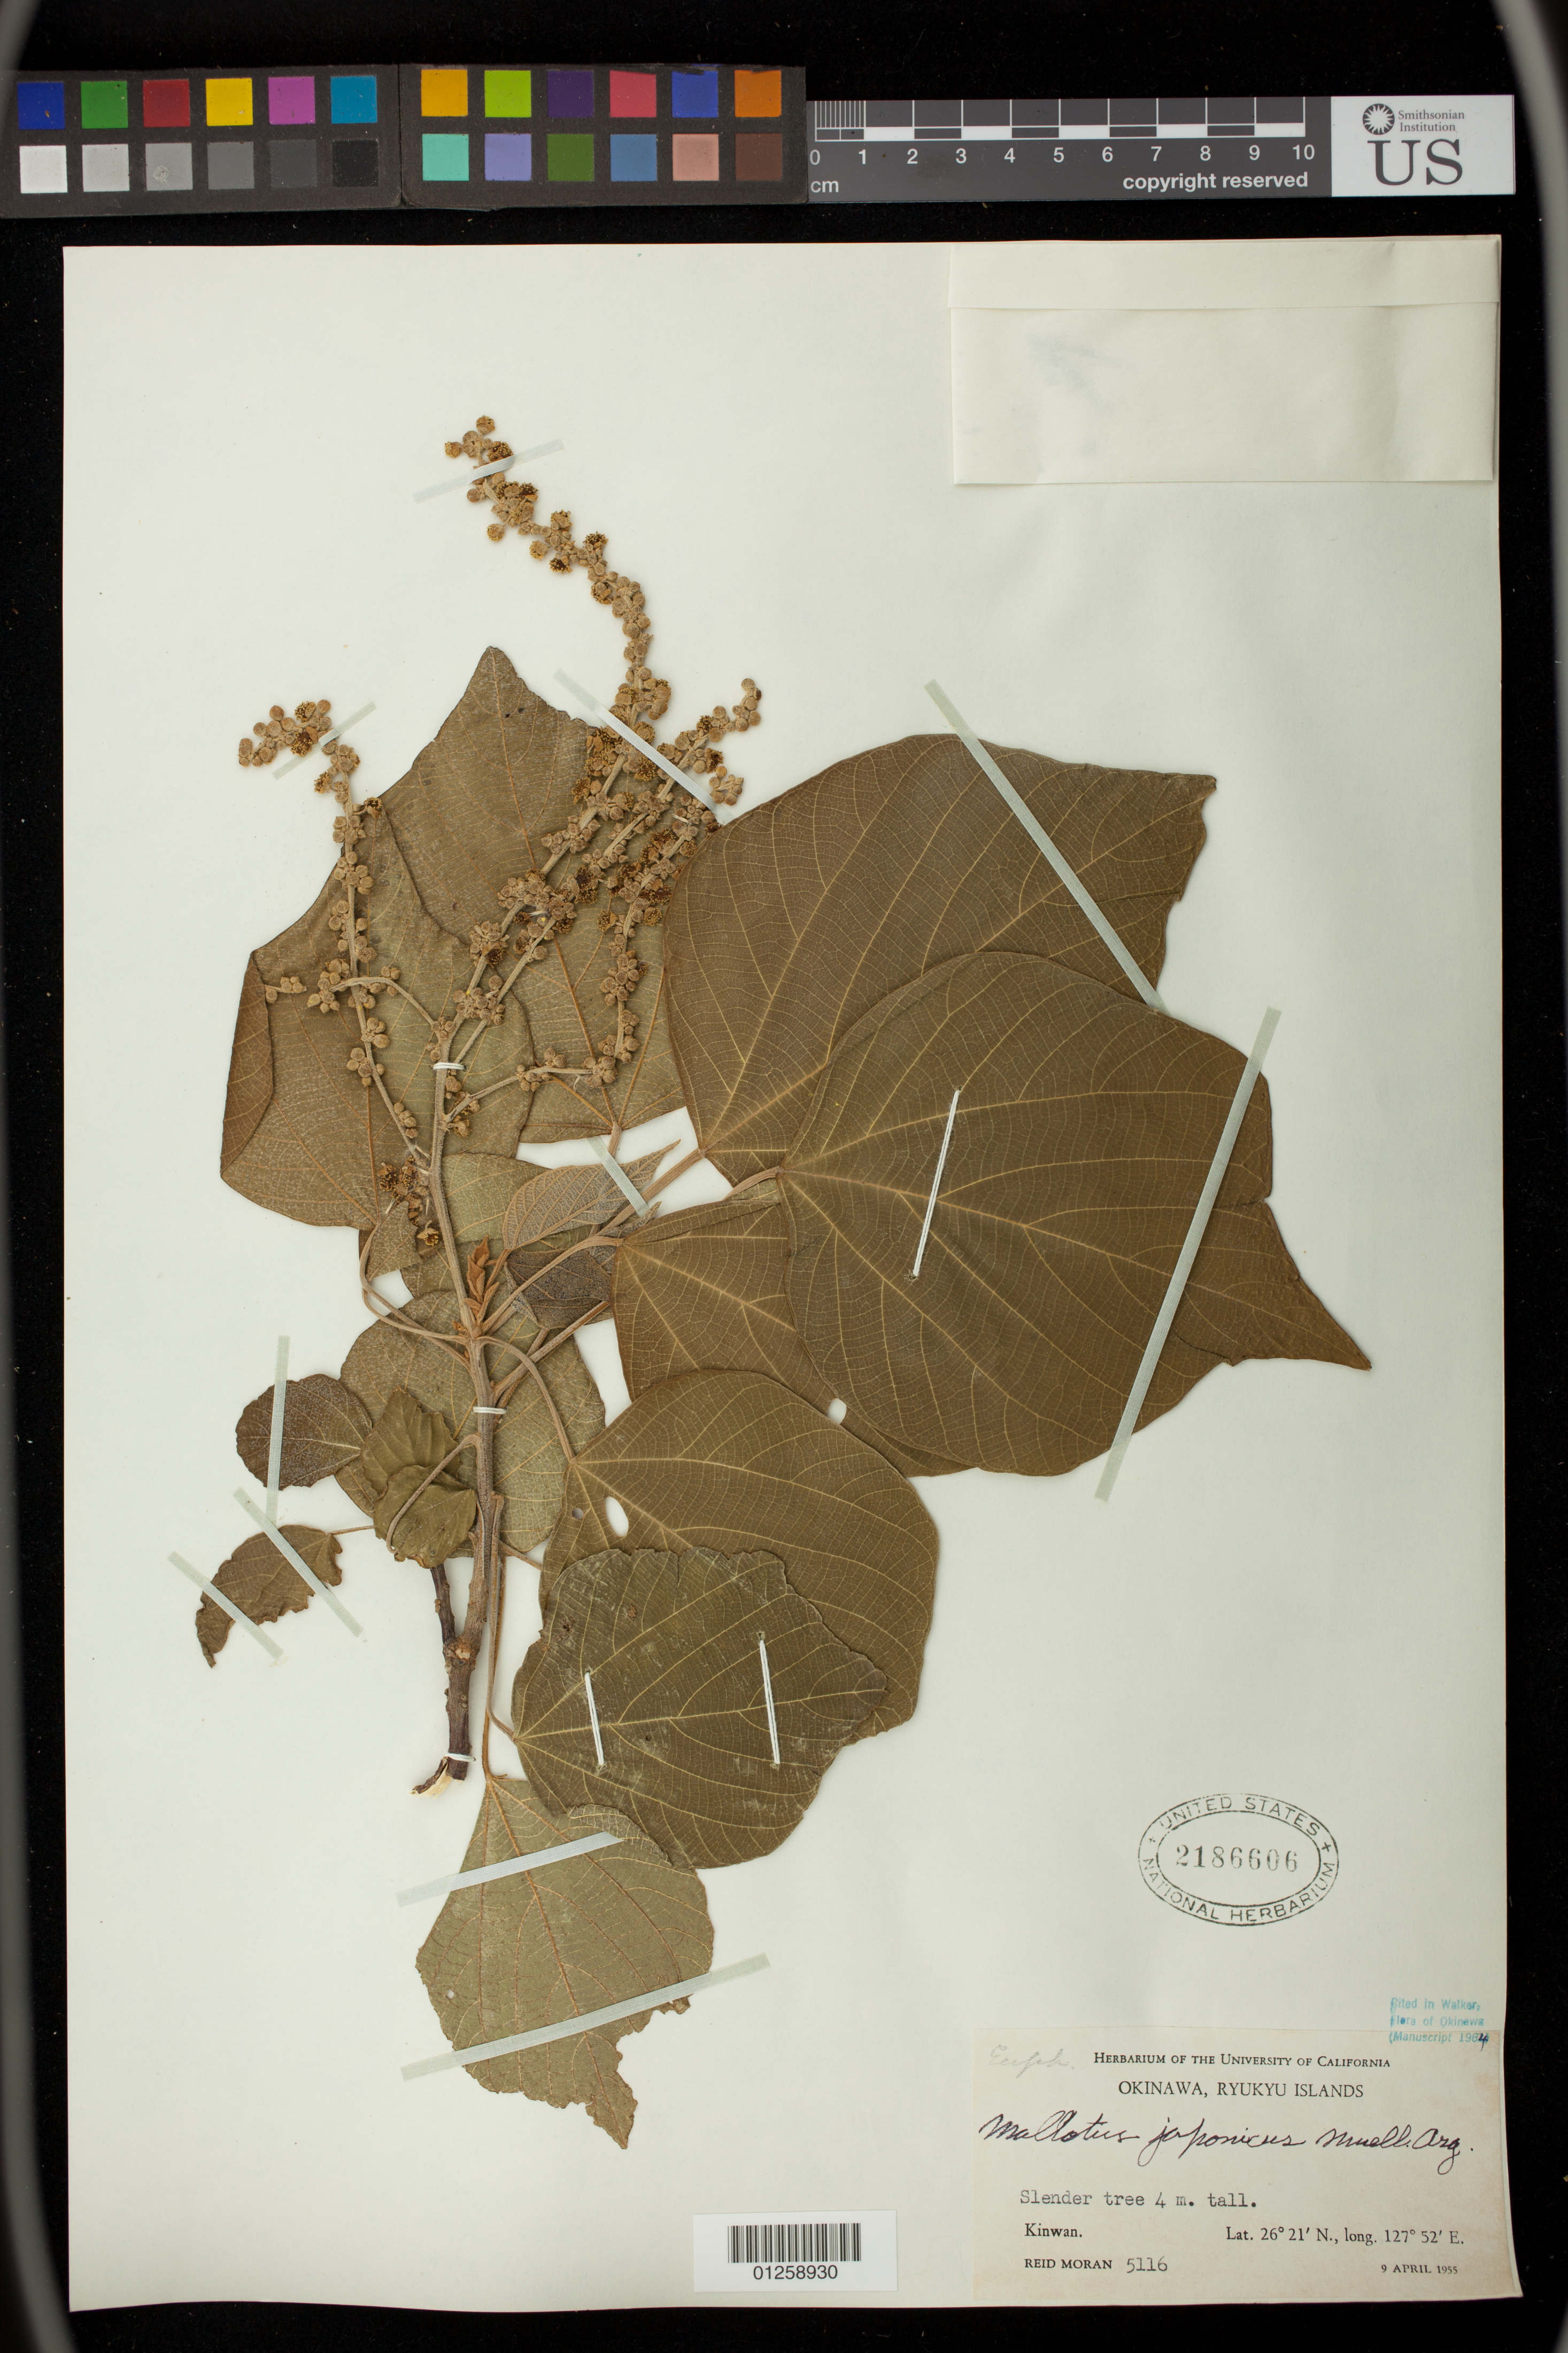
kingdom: Plantae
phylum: Tracheophyta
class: Magnoliopsida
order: Malpighiales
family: Euphorbiaceae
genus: Mallotus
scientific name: Mallotus japonicus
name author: (Spreng.) Müll. Arg.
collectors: R. Moran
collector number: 5116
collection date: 1955-04-09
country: Japan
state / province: Okinawa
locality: Ryukyu Islands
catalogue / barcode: US 2186606